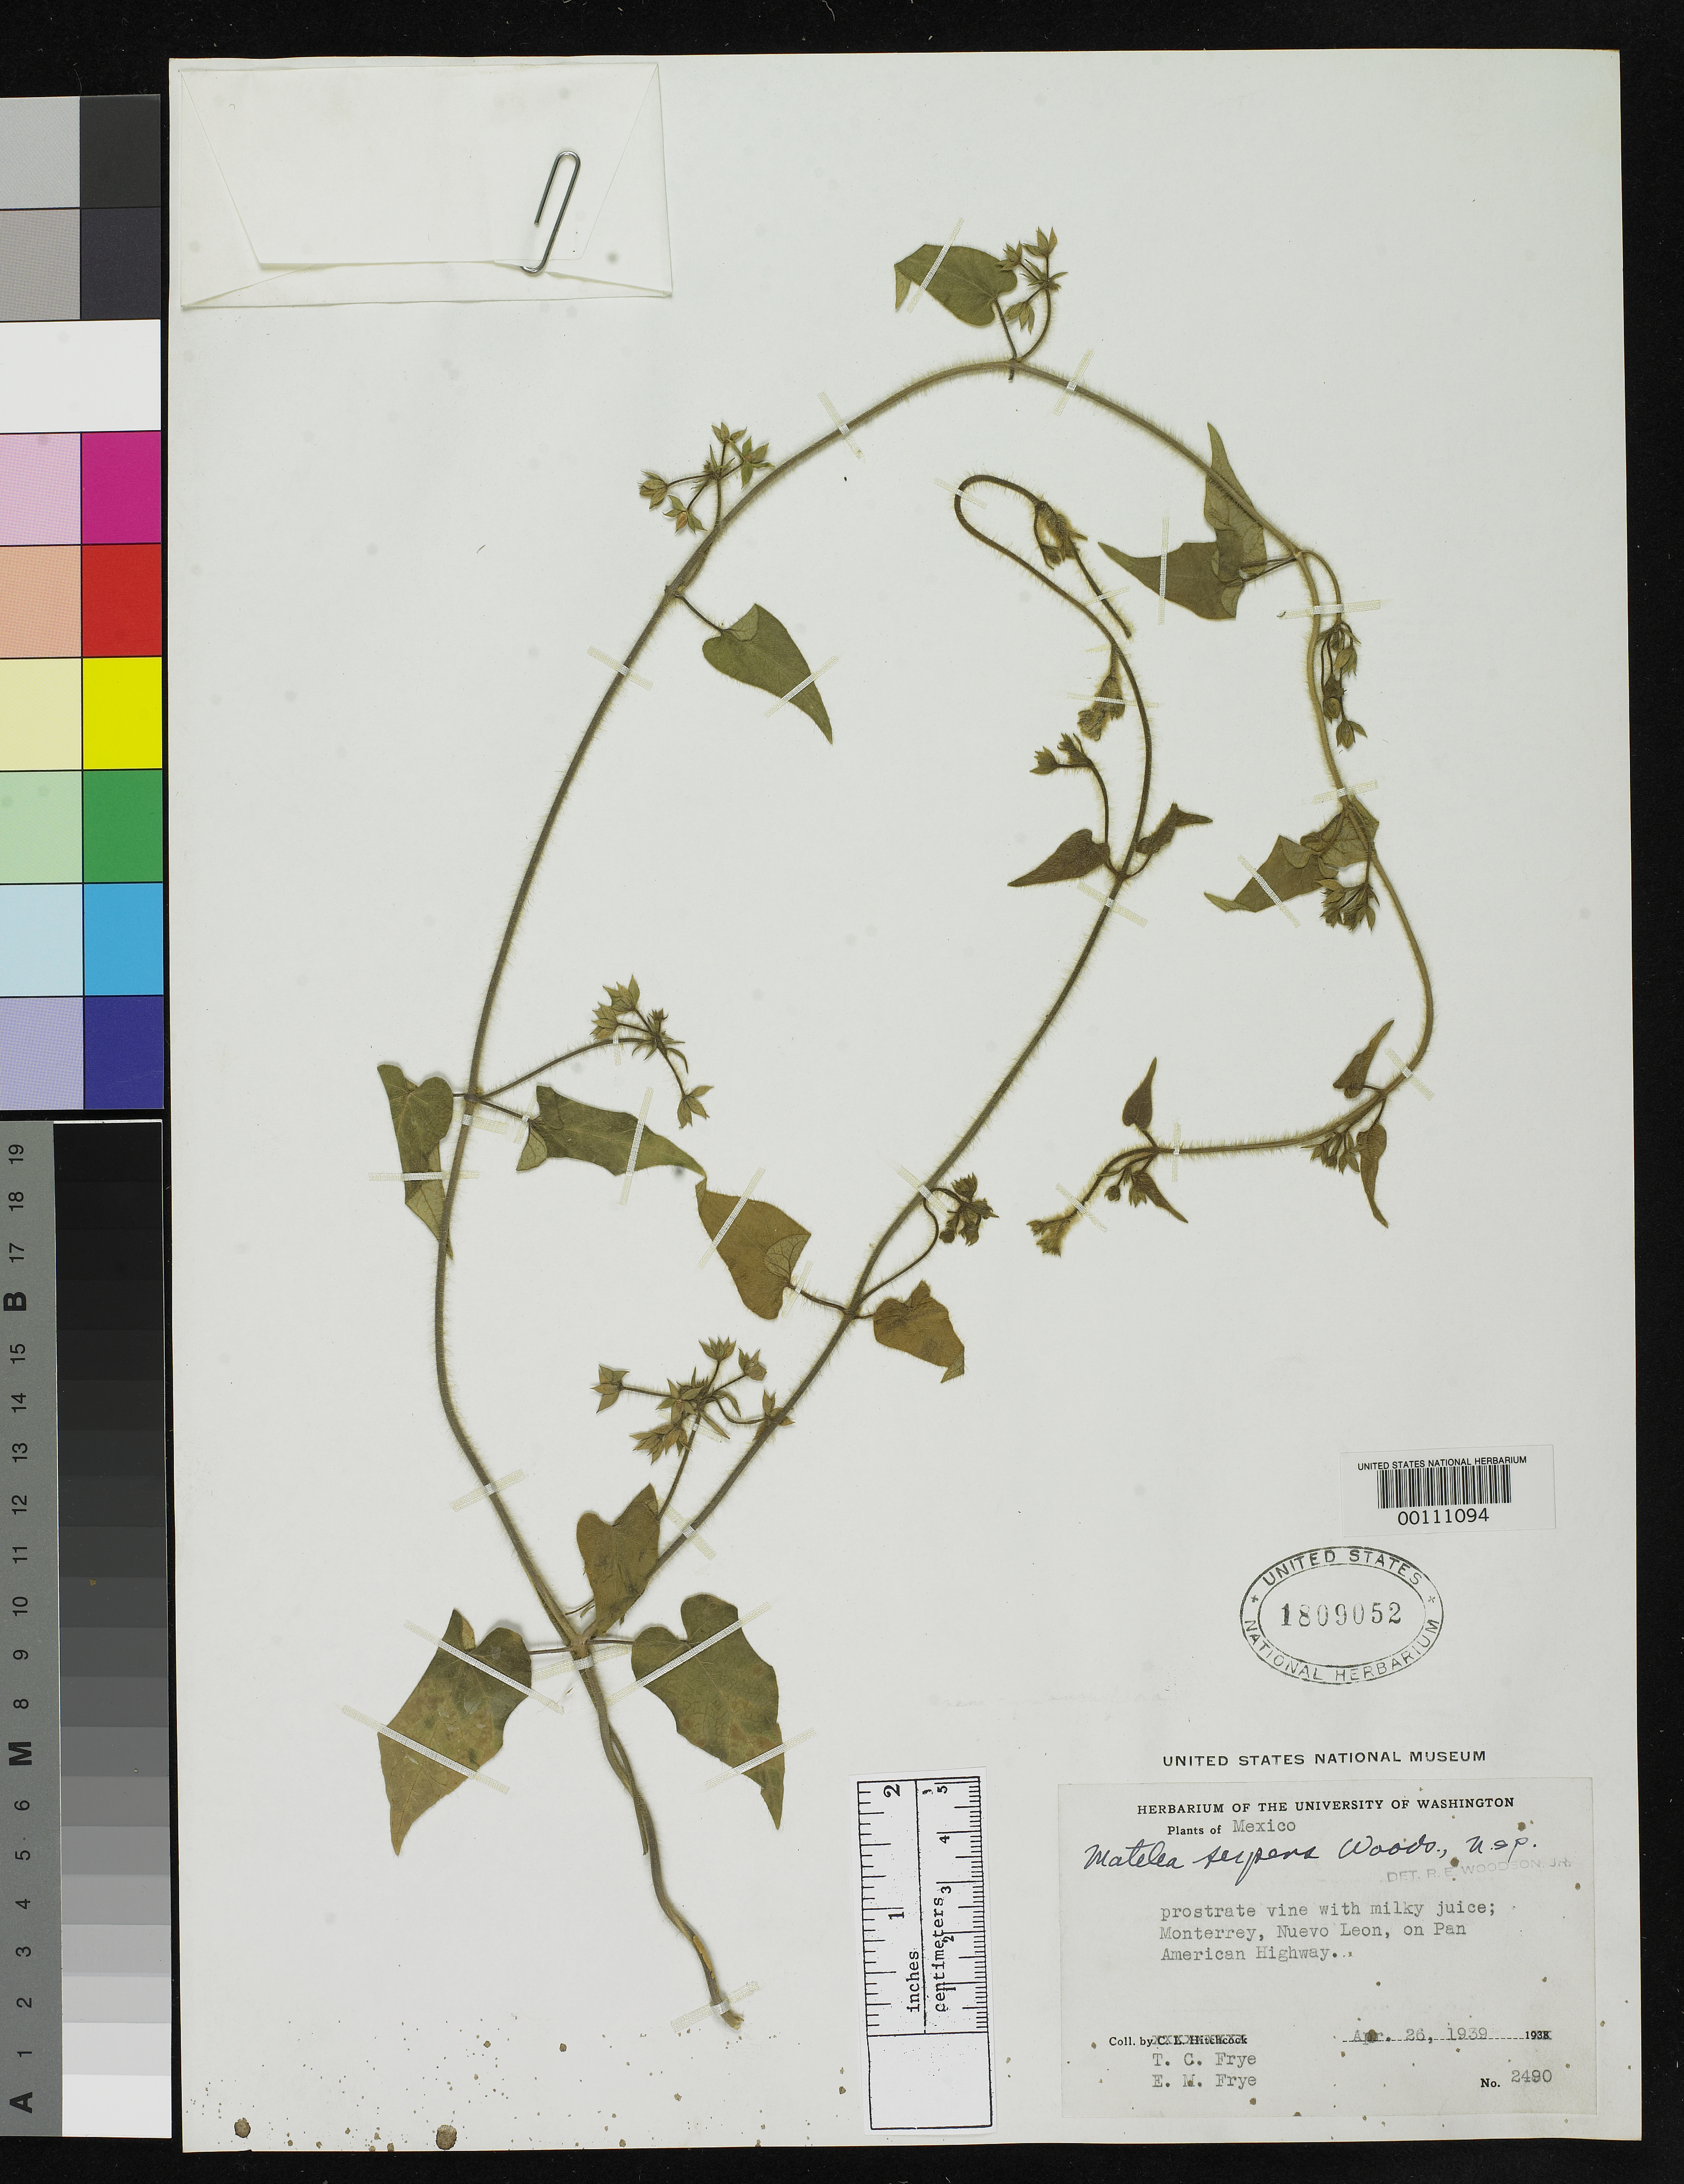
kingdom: Plantae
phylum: Tracheophyta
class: Magnoliopsida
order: Gentianales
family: Apocynaceae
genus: Matelea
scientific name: Matelea serpens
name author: Woodson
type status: Holotype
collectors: T. C. Frye & E. Frye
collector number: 2490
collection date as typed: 26 Apr 1939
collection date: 1939-04-26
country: Mexico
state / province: Nuevo León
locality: Near Monterrey, Pan American highway.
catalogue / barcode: US 1809052